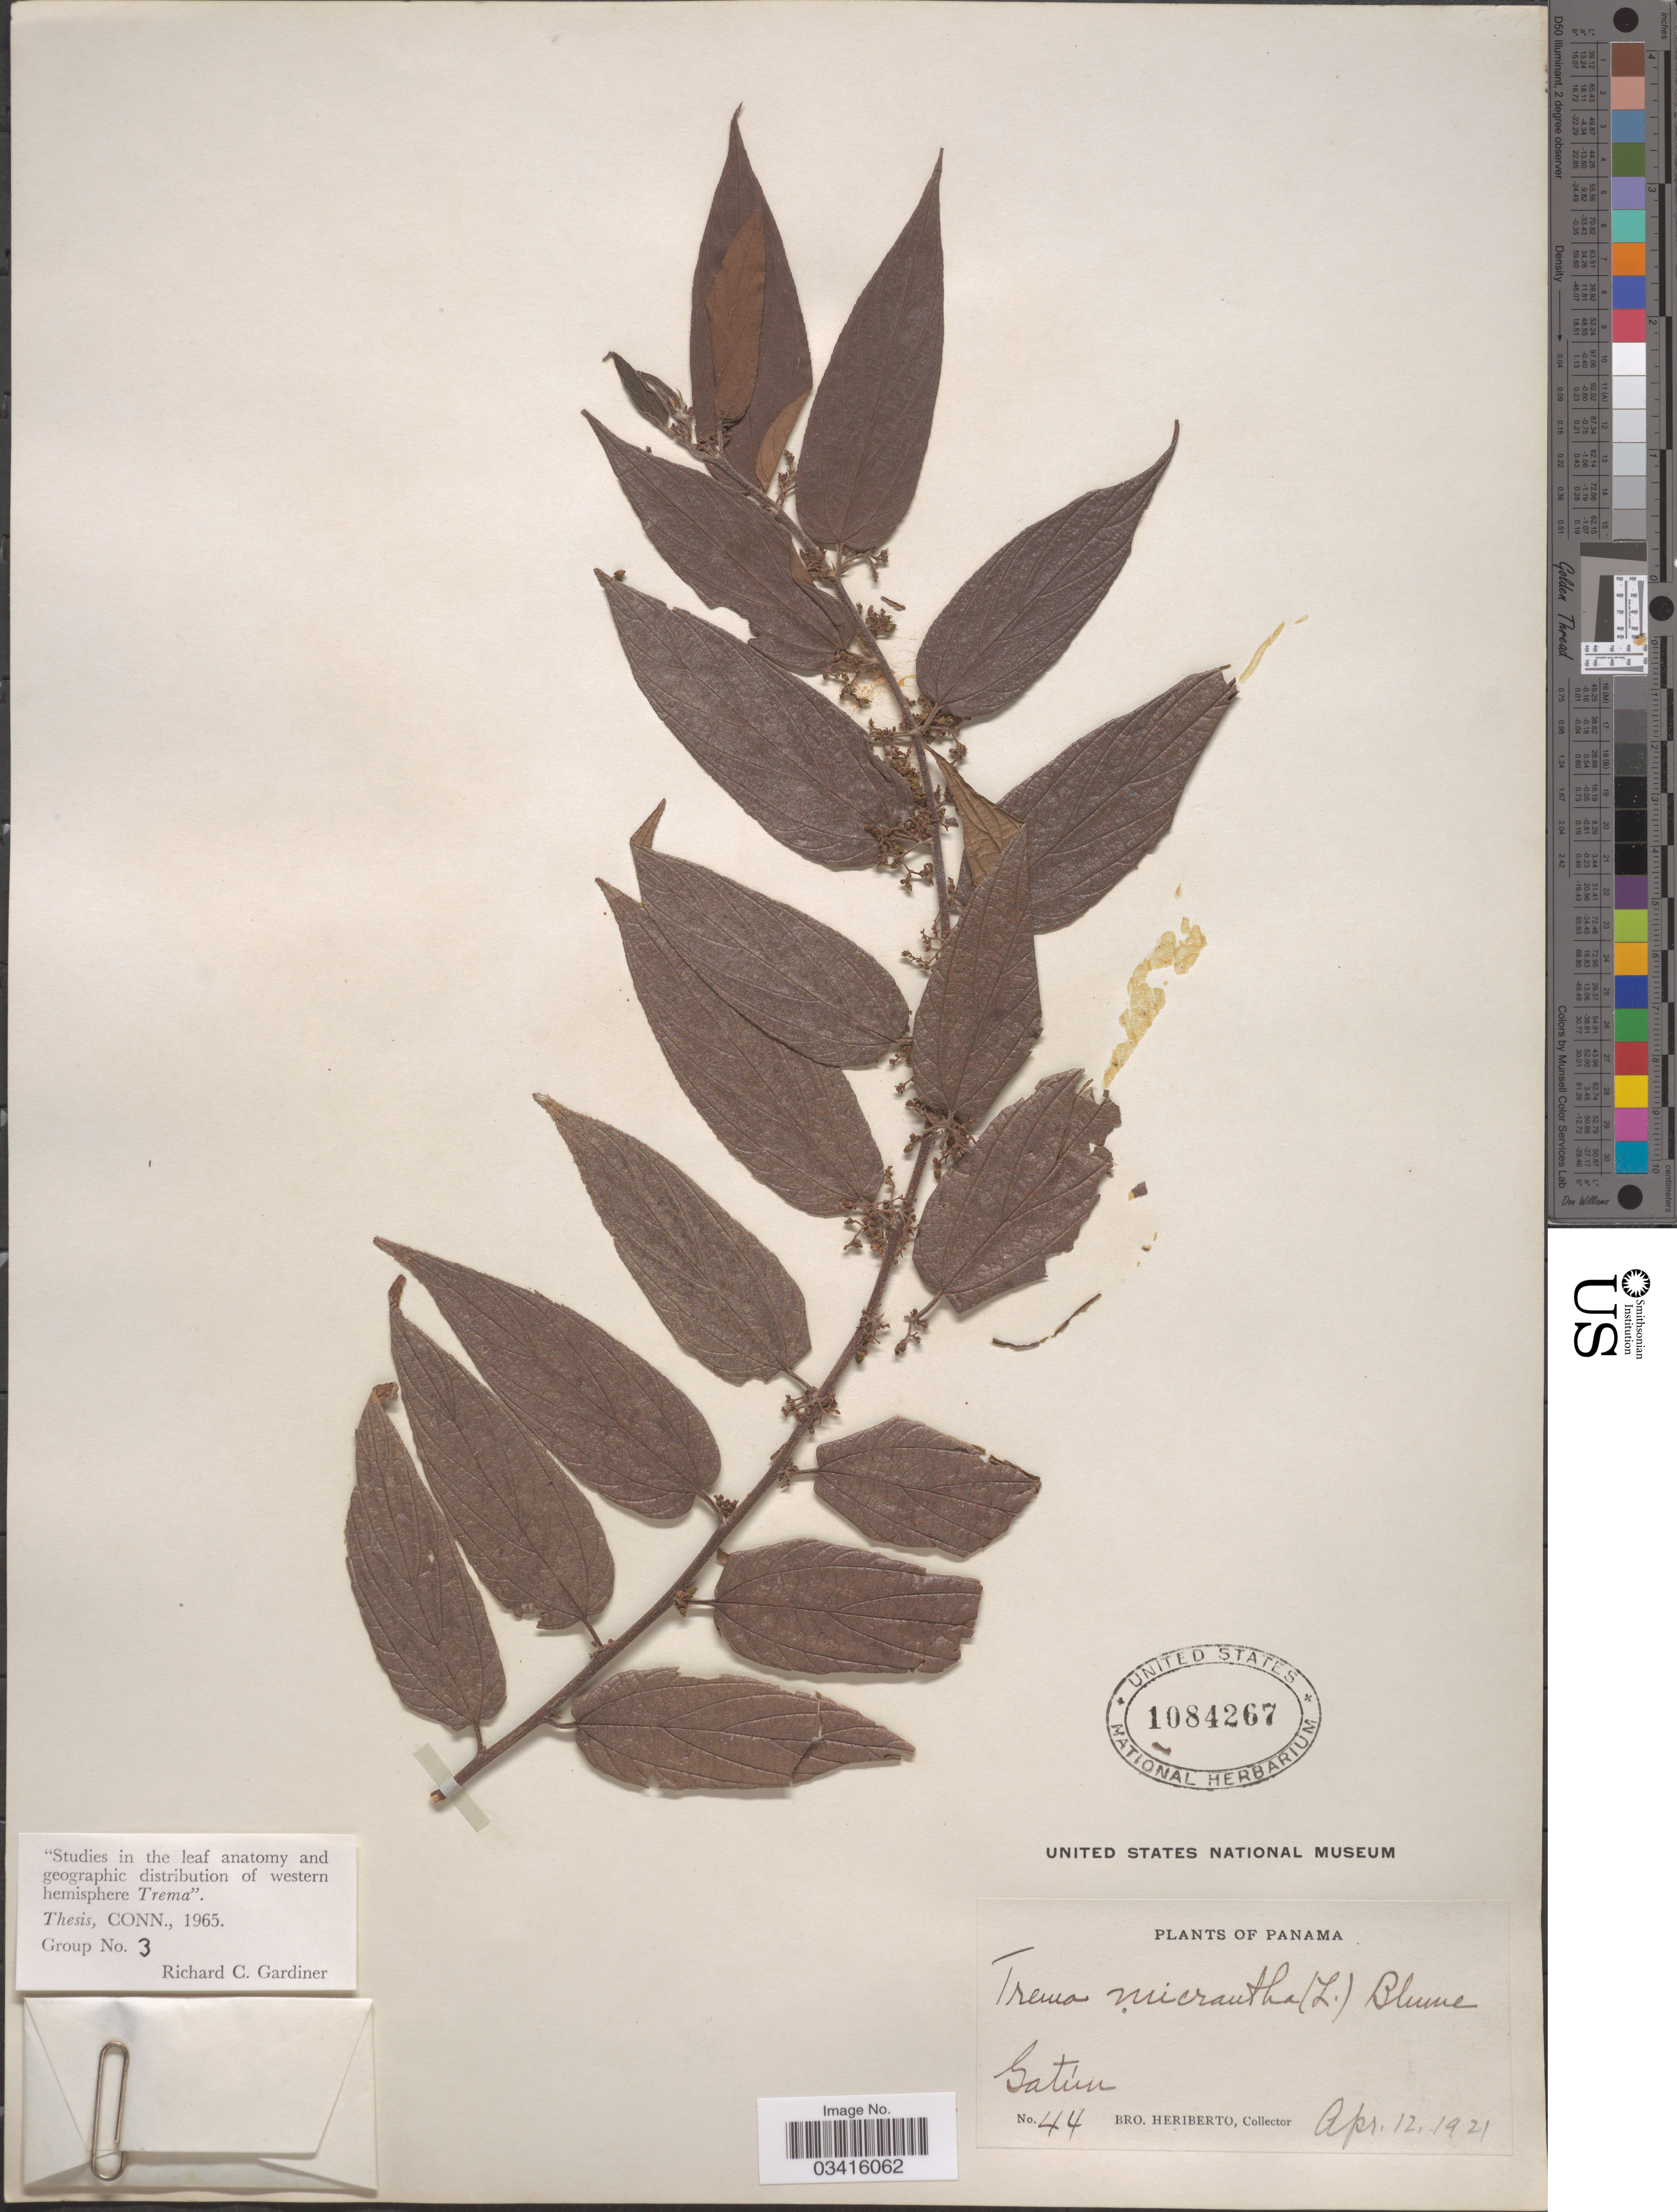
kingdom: Plantae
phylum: Tracheophyta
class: Magnoliopsida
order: Rosales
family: Cannabaceae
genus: Trema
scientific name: Trema micranthum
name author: (L.) Blume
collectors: B. Heriberto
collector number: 44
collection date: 1921-04-12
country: Panama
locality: Gatún.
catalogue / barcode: US 1084267